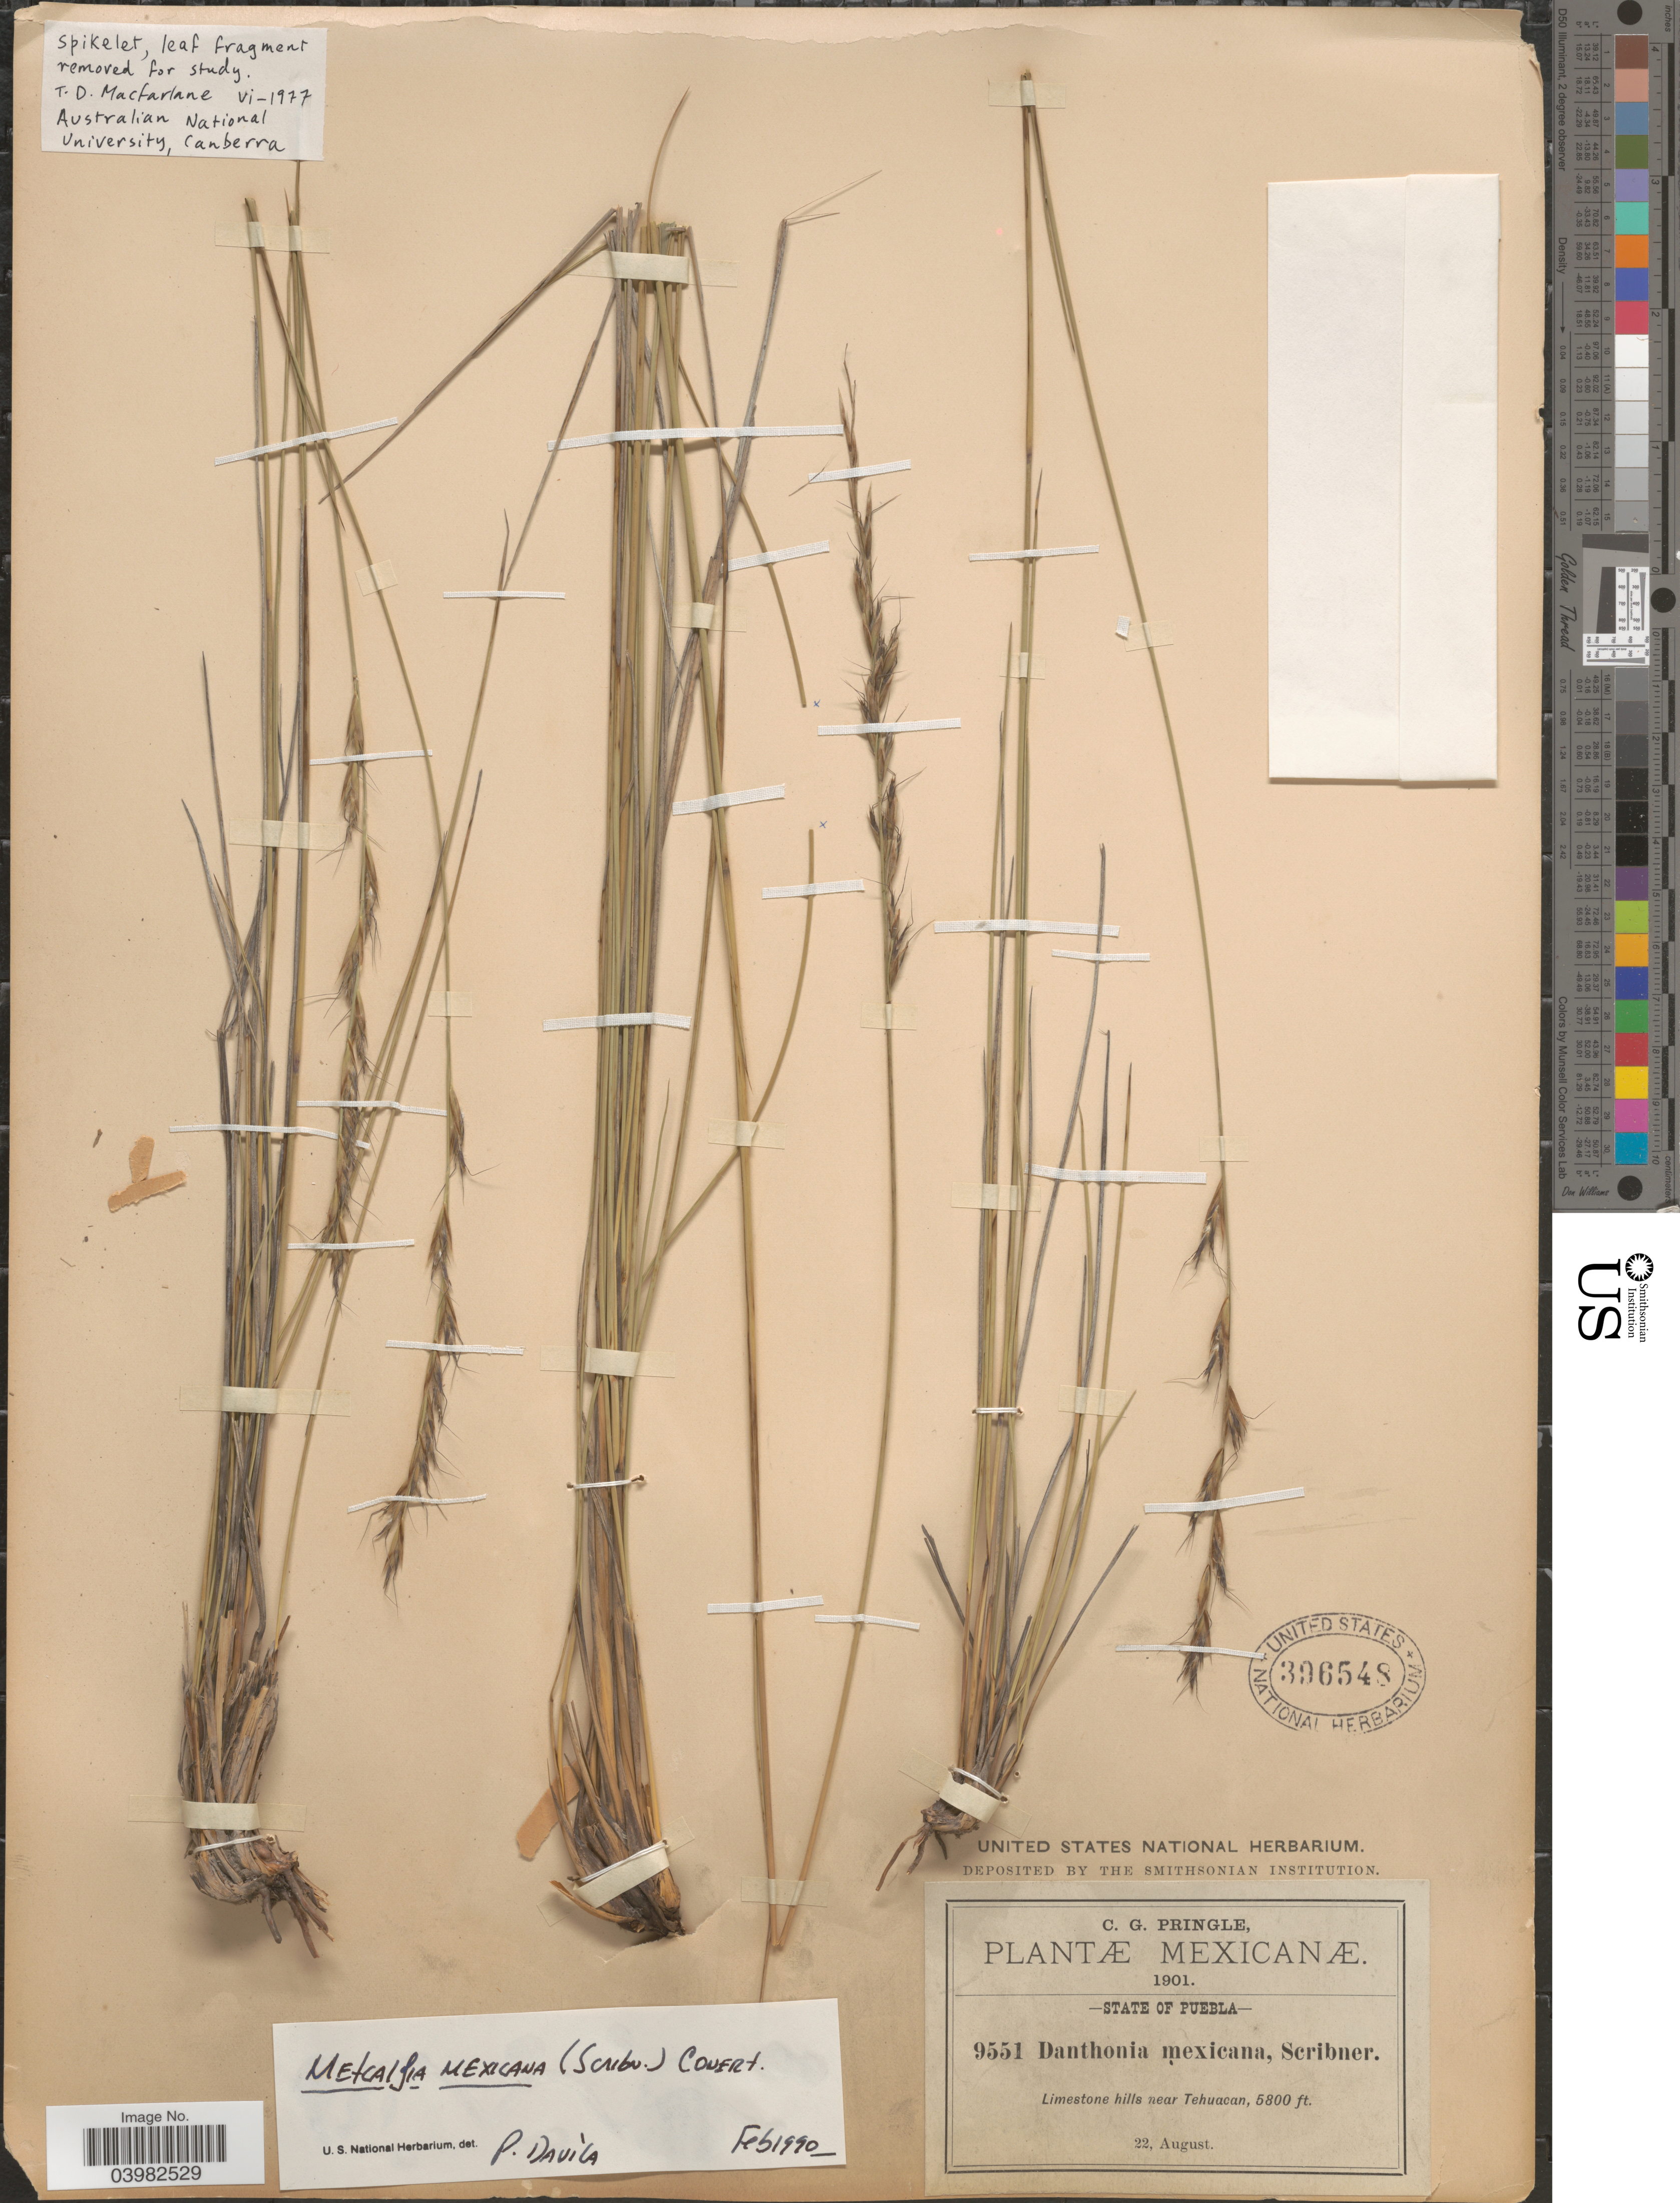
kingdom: Plantae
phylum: Tracheophyta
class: Liliopsida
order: Poales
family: Poaceae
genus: Metcalfia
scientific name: Metcalfia mexicana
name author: (Scribn.) Conert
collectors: C. G. Pringle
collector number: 9551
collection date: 1901-08-22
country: Mexico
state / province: Puebla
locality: Limestone hills near Tehuacan.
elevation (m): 1768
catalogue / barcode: US 396548